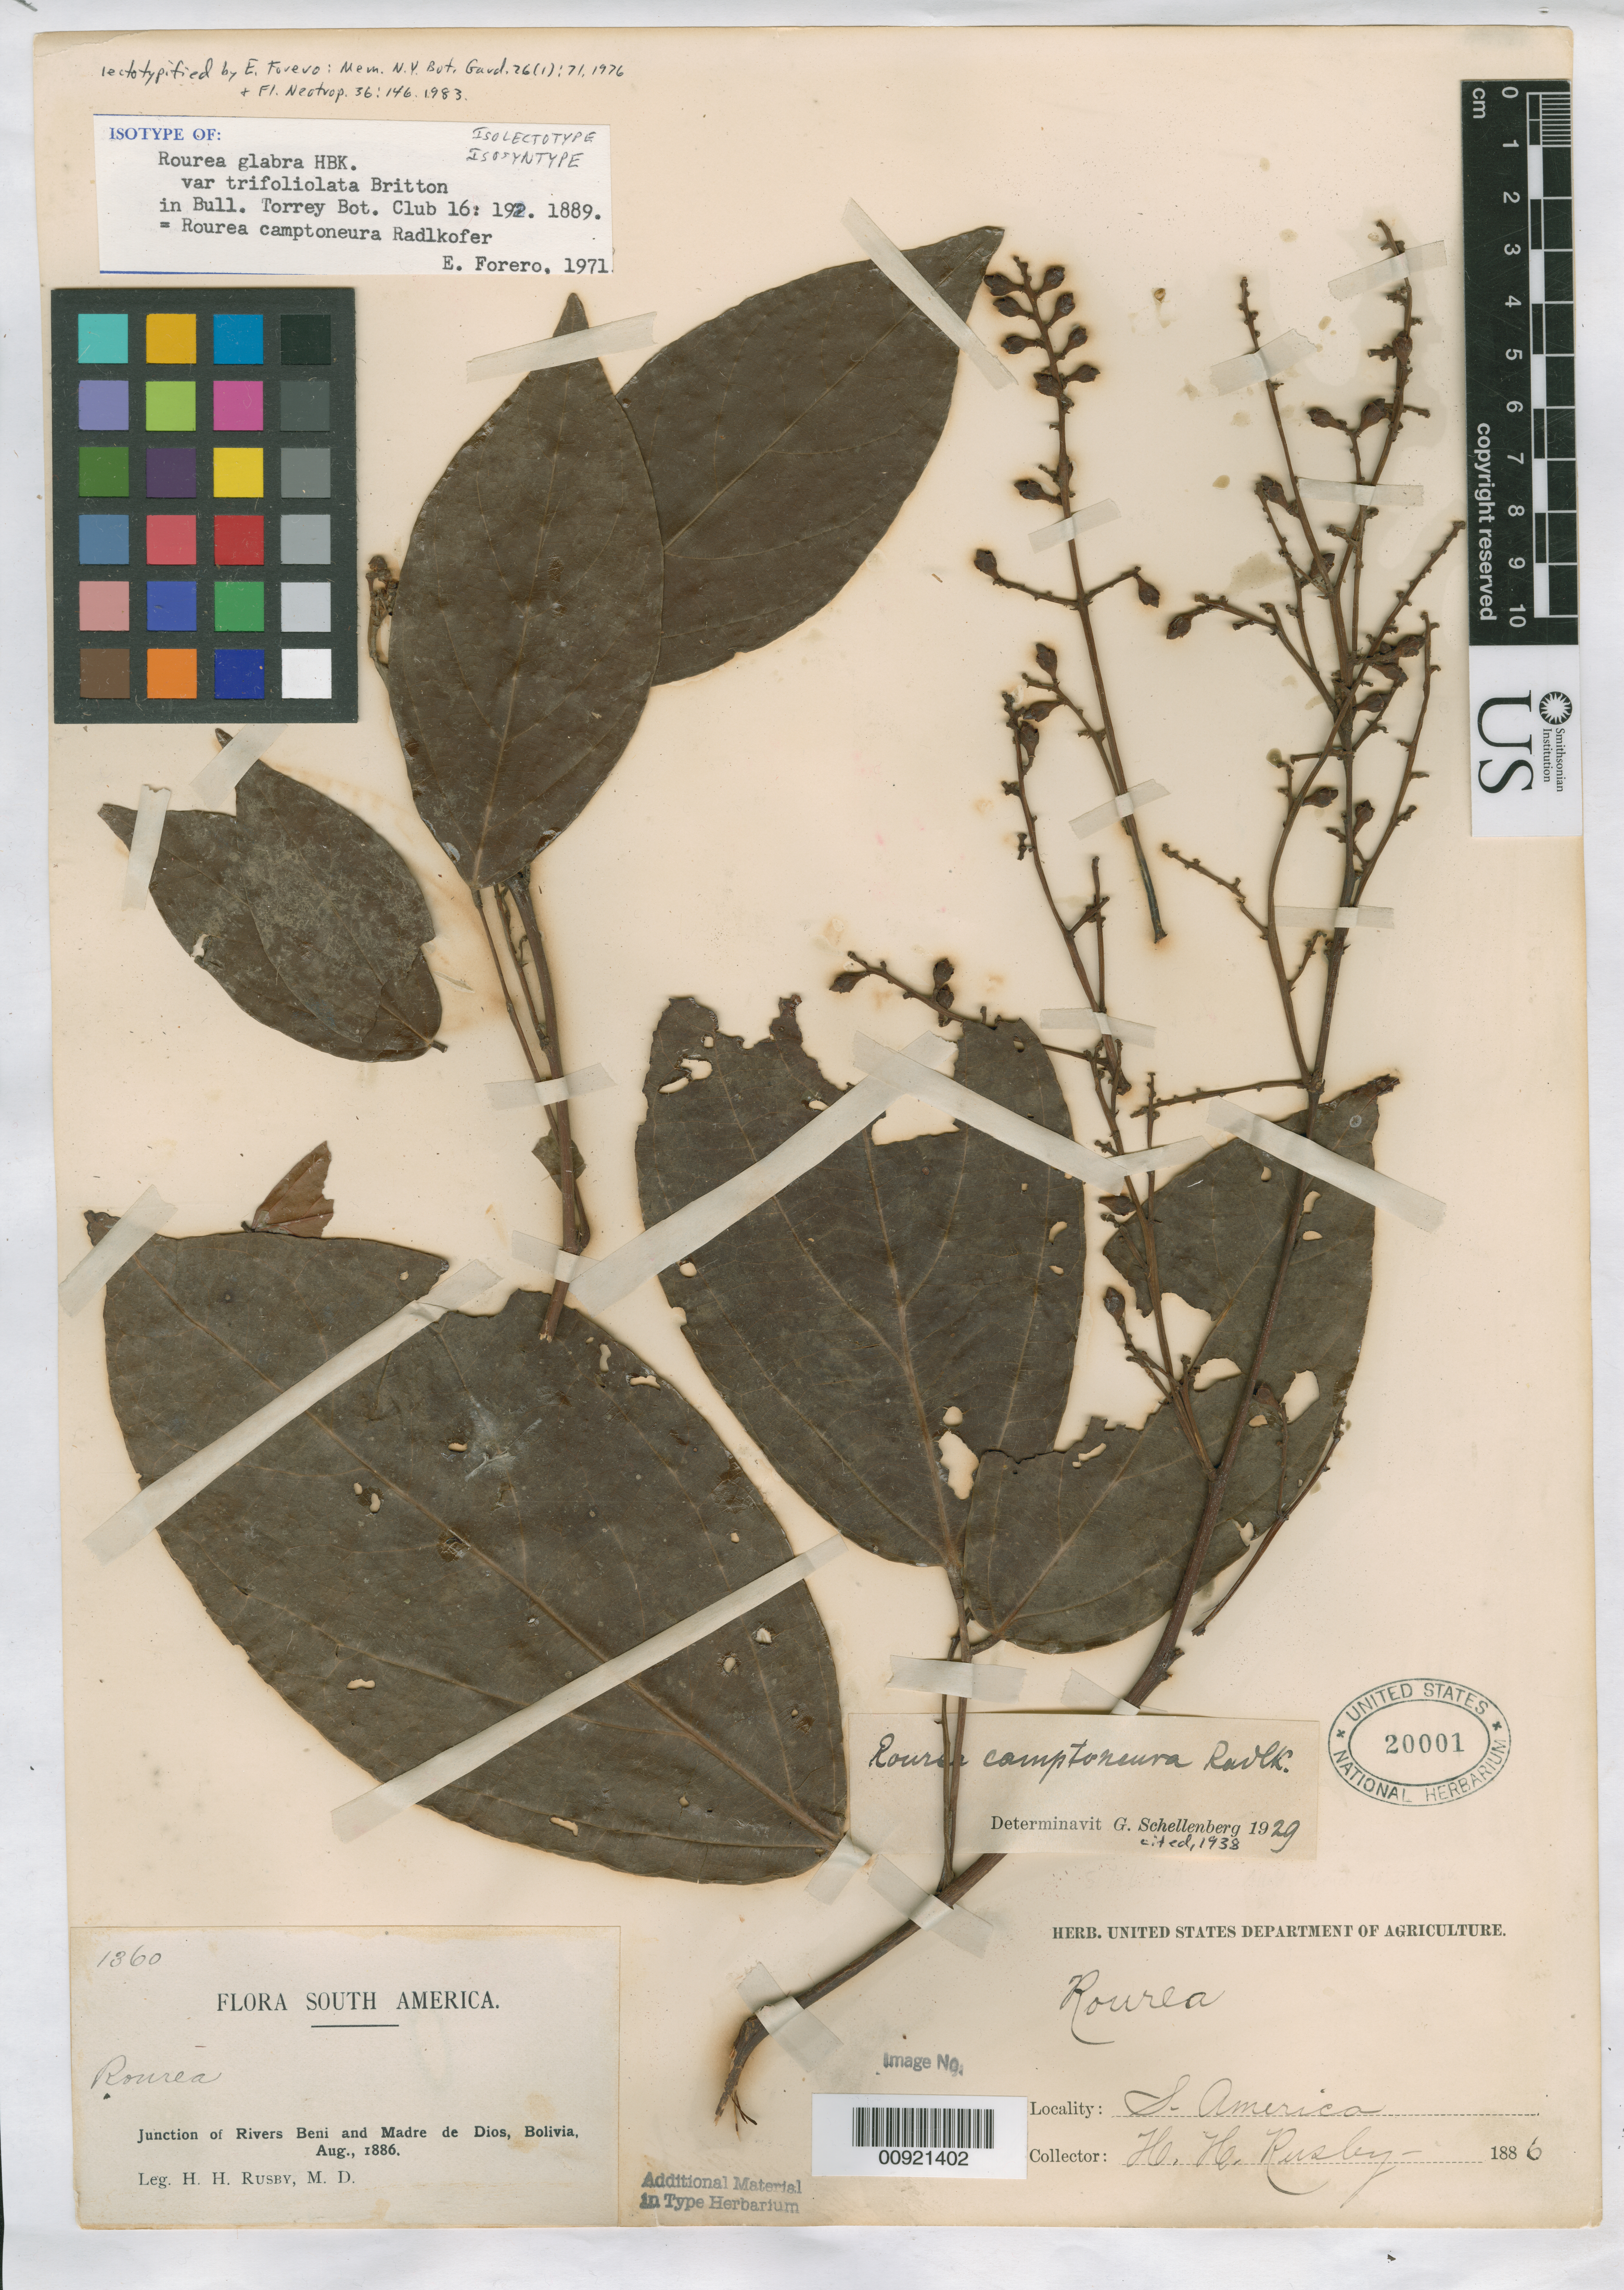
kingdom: Plantae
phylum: Tracheophyta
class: Magnoliopsida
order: Oxalidales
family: Connaraceae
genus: Rourea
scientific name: Rourea glabra var. trifoliolata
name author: Britton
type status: Isolectotype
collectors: H. H. Rusby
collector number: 1360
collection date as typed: Aug 1886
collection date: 1886-08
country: Bolivia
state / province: Beni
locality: Junction of Rivers Beni and Madre de Dios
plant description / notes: Lectotypified by E. Forero in Mem. New York Bot. Gard. 26:71. 1976 and in Fl. Neotrop. 36:146. 1983.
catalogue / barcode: US 20001